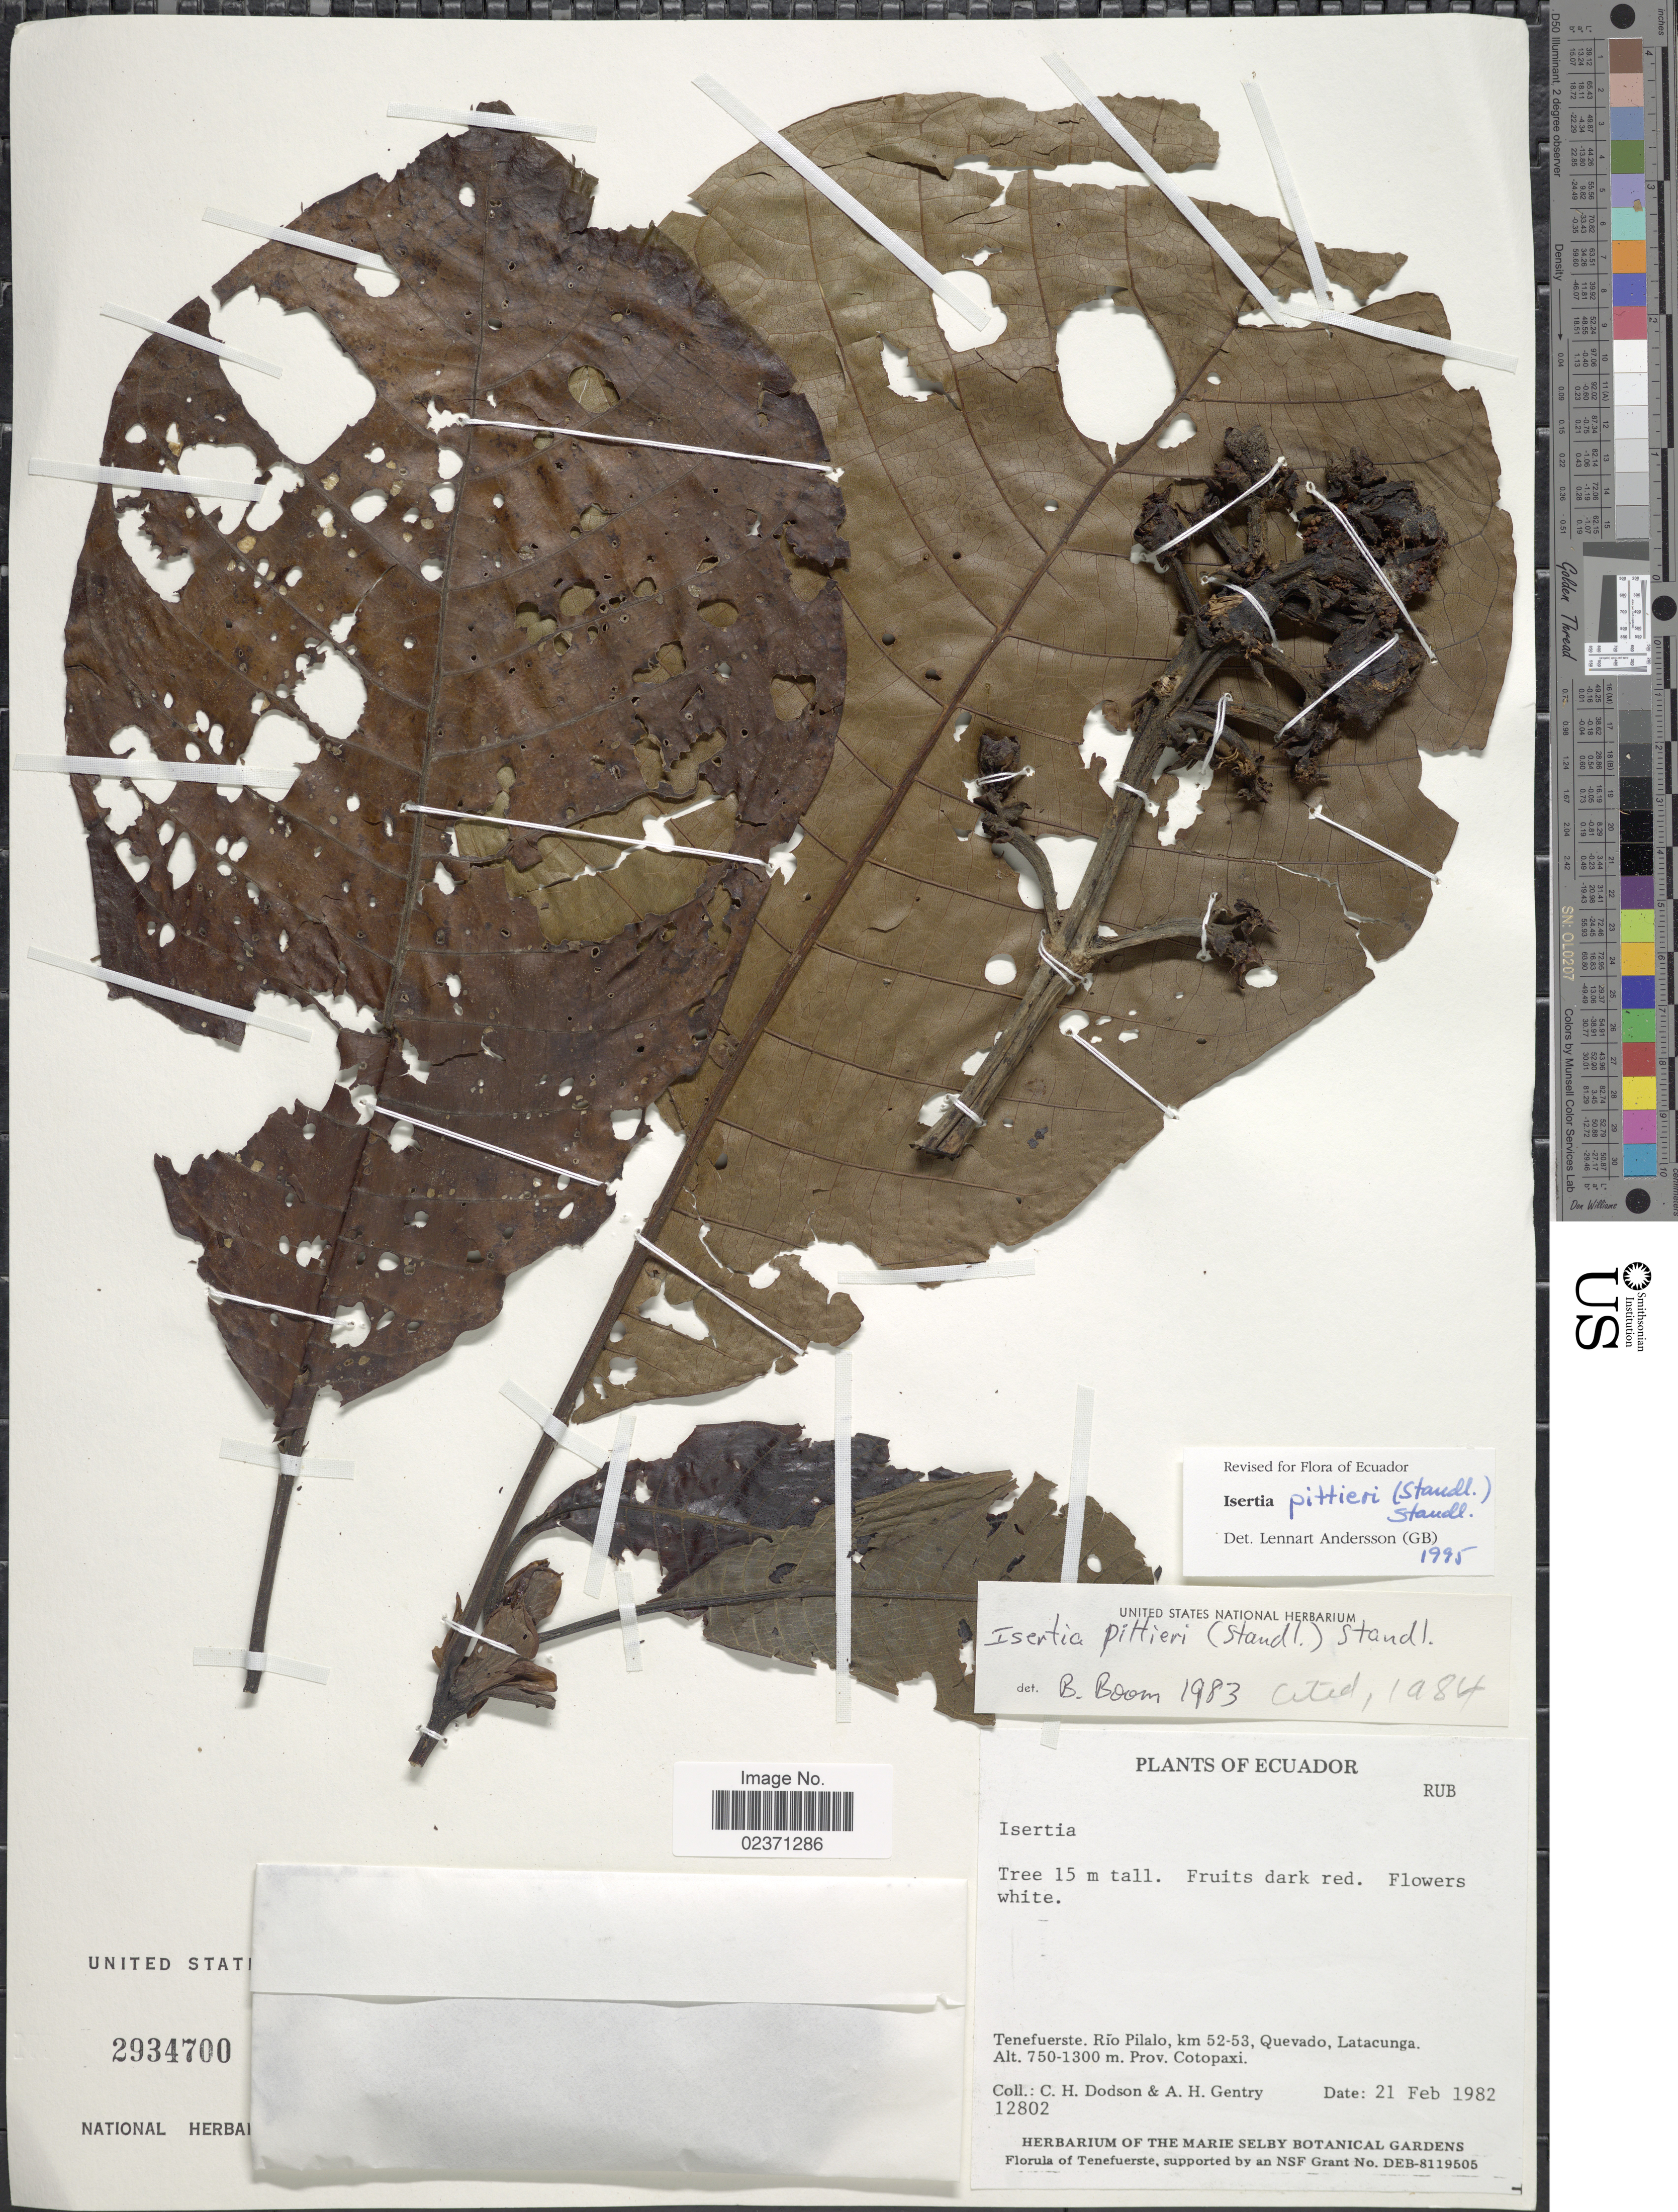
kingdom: Plantae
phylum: Tracheophyta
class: Magnoliopsida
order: Gentianales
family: Rubiaceae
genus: Isertia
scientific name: Isertia pittieri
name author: (Standl.) Standl.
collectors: C. H. Dodson & A. H. Gentry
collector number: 12802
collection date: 1982-02-21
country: Ecuador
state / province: Cotopaxi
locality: Tenefuerste. Rio Pilalo, km 52-53, Quevado, Latacunga. Prov. Cotopaxi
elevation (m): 750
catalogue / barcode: US 2934700